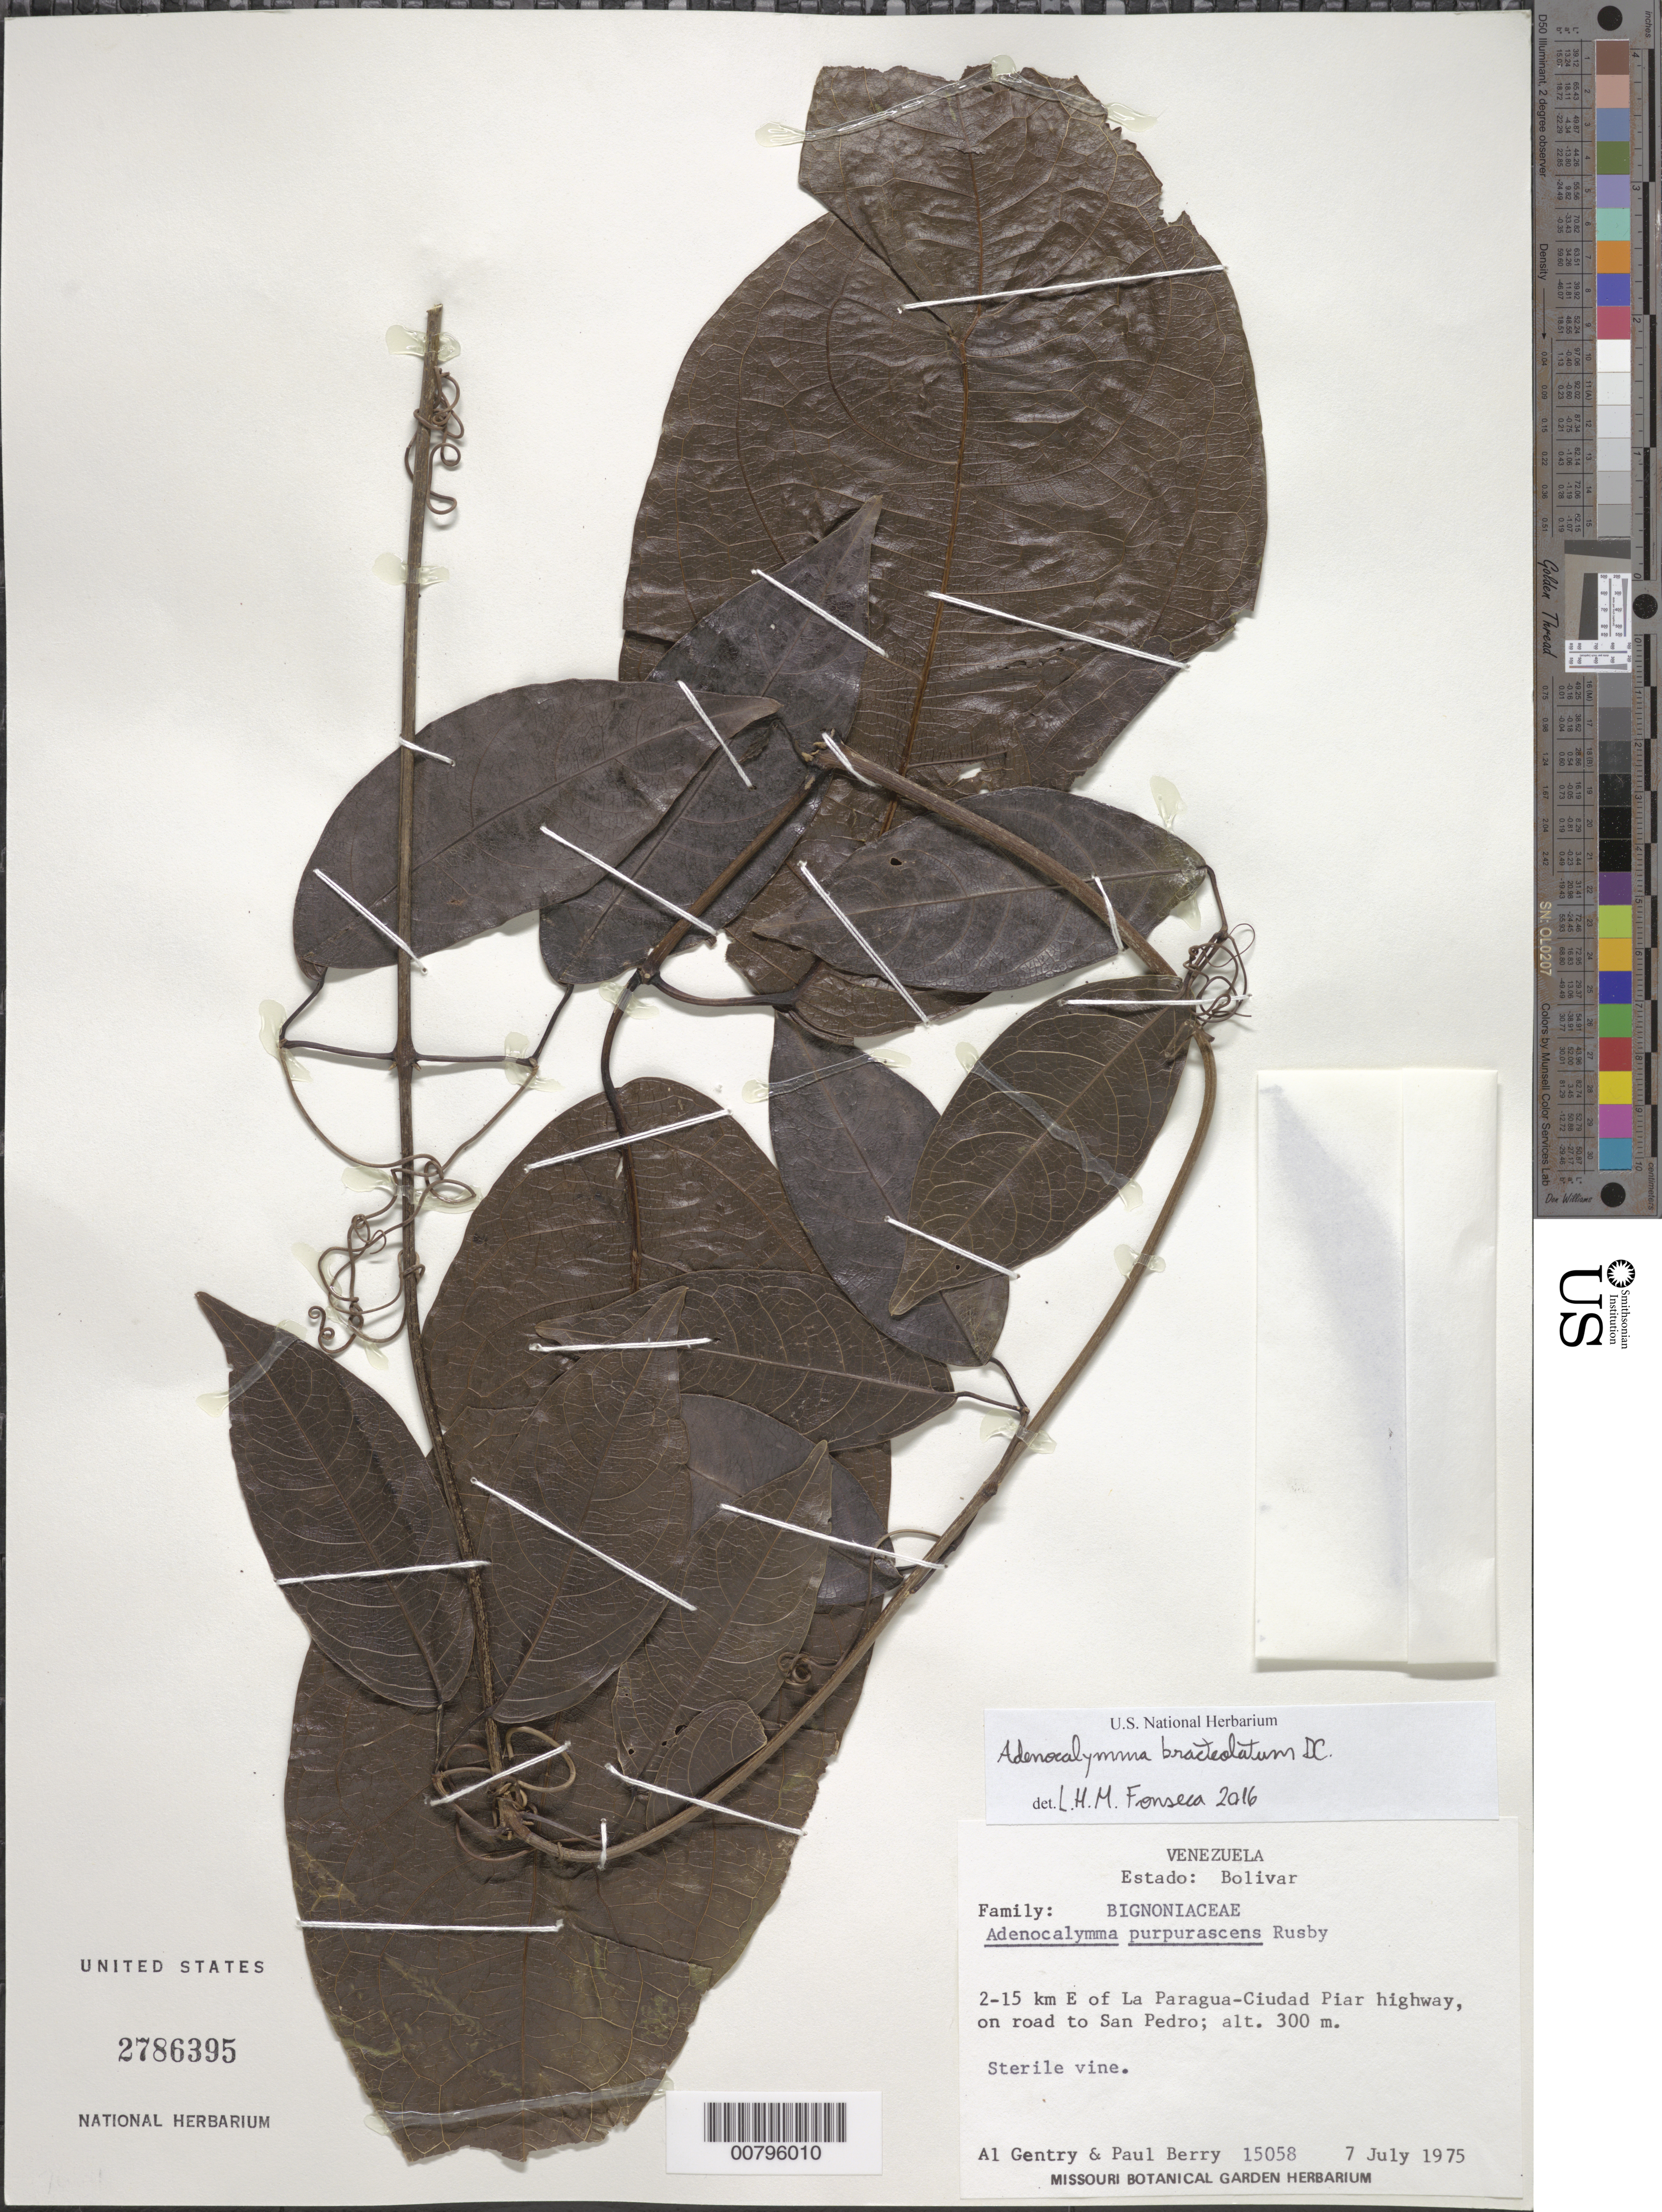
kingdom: Plantae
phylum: Tracheophyta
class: Magnoliopsida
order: Lamiales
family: Bignoniaceae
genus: Adenocalymma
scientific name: Adenocalymma bracteolatum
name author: DC.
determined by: Fonseca, L. H. M.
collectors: A. H. Gentry & P. Berry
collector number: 15058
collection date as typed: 7-Jul-75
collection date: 1975-07-07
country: Venezuela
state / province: Bolívar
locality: La Paragua-Ciudad Piar Road, 2-15 km E of, on road to San Pedro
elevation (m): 300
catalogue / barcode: US 2786395